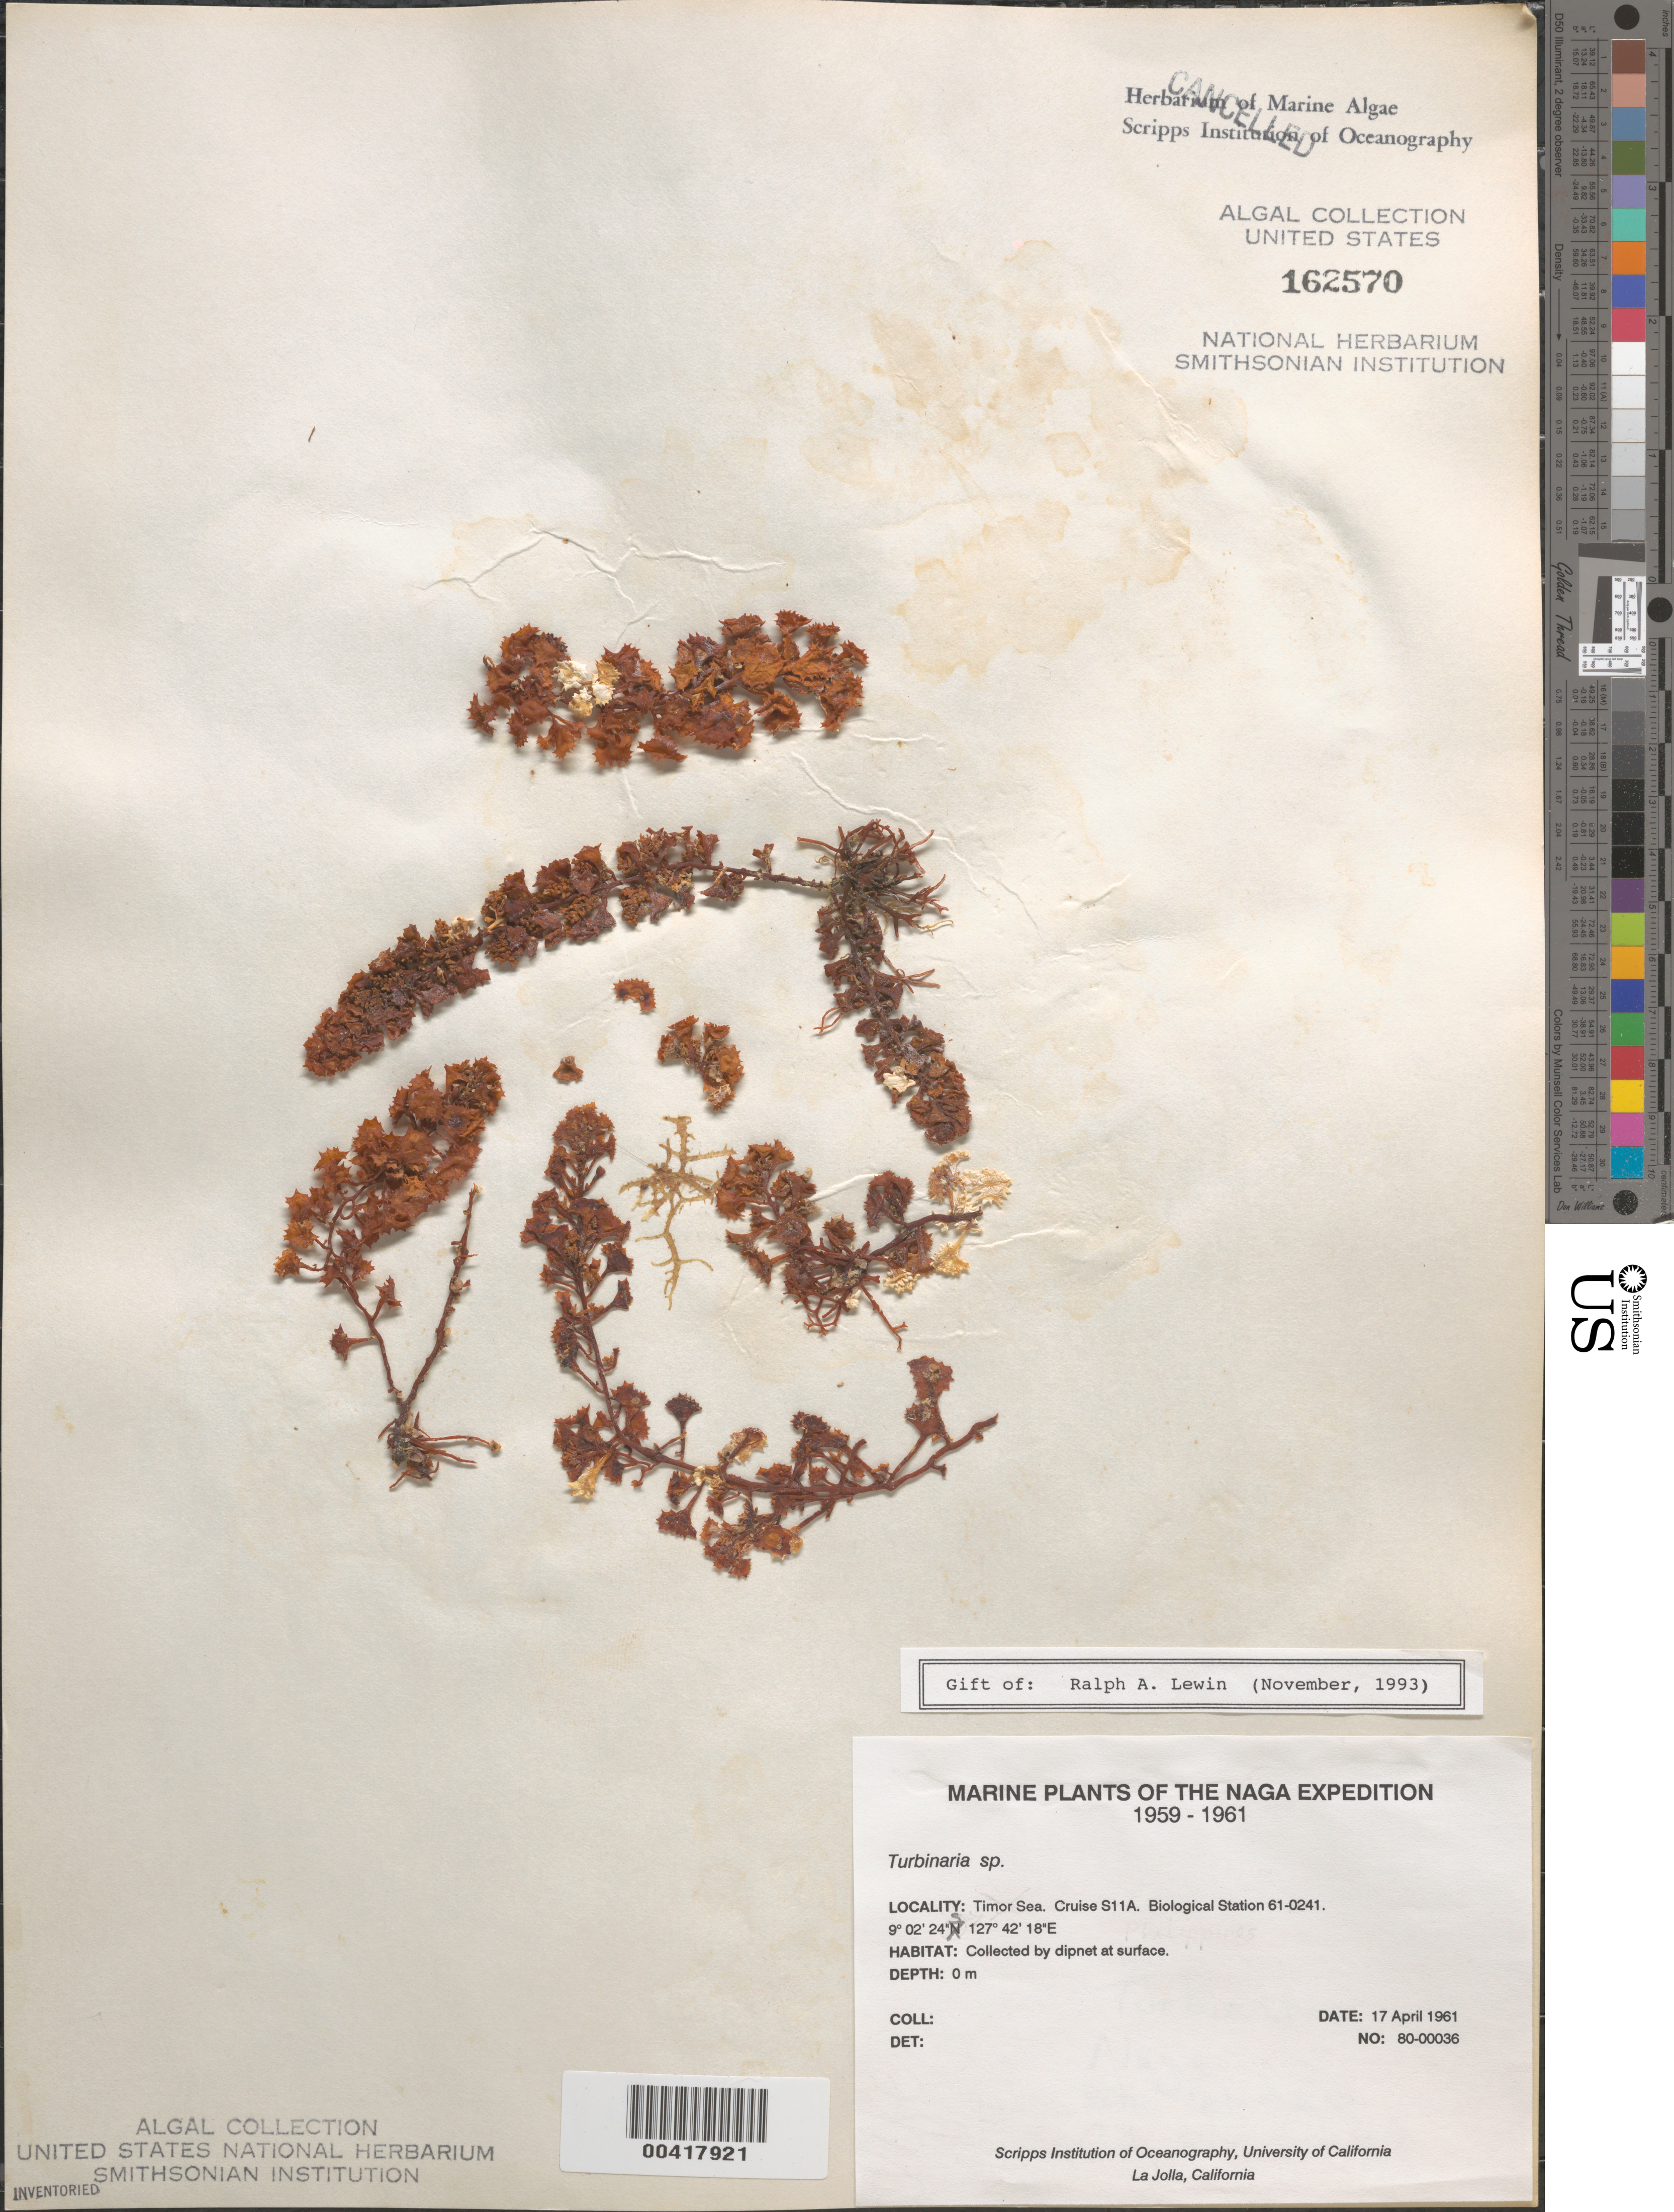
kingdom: Chromista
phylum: Ochrophyta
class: Phaeophyceae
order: Fucales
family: Sargassaceae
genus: Turbinaria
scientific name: Turbinaria sp.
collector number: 80-00036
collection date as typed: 17 Apr 1961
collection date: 1961-04-17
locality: Timor Sea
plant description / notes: Naga Expedition, 1959-1961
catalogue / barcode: US 162570